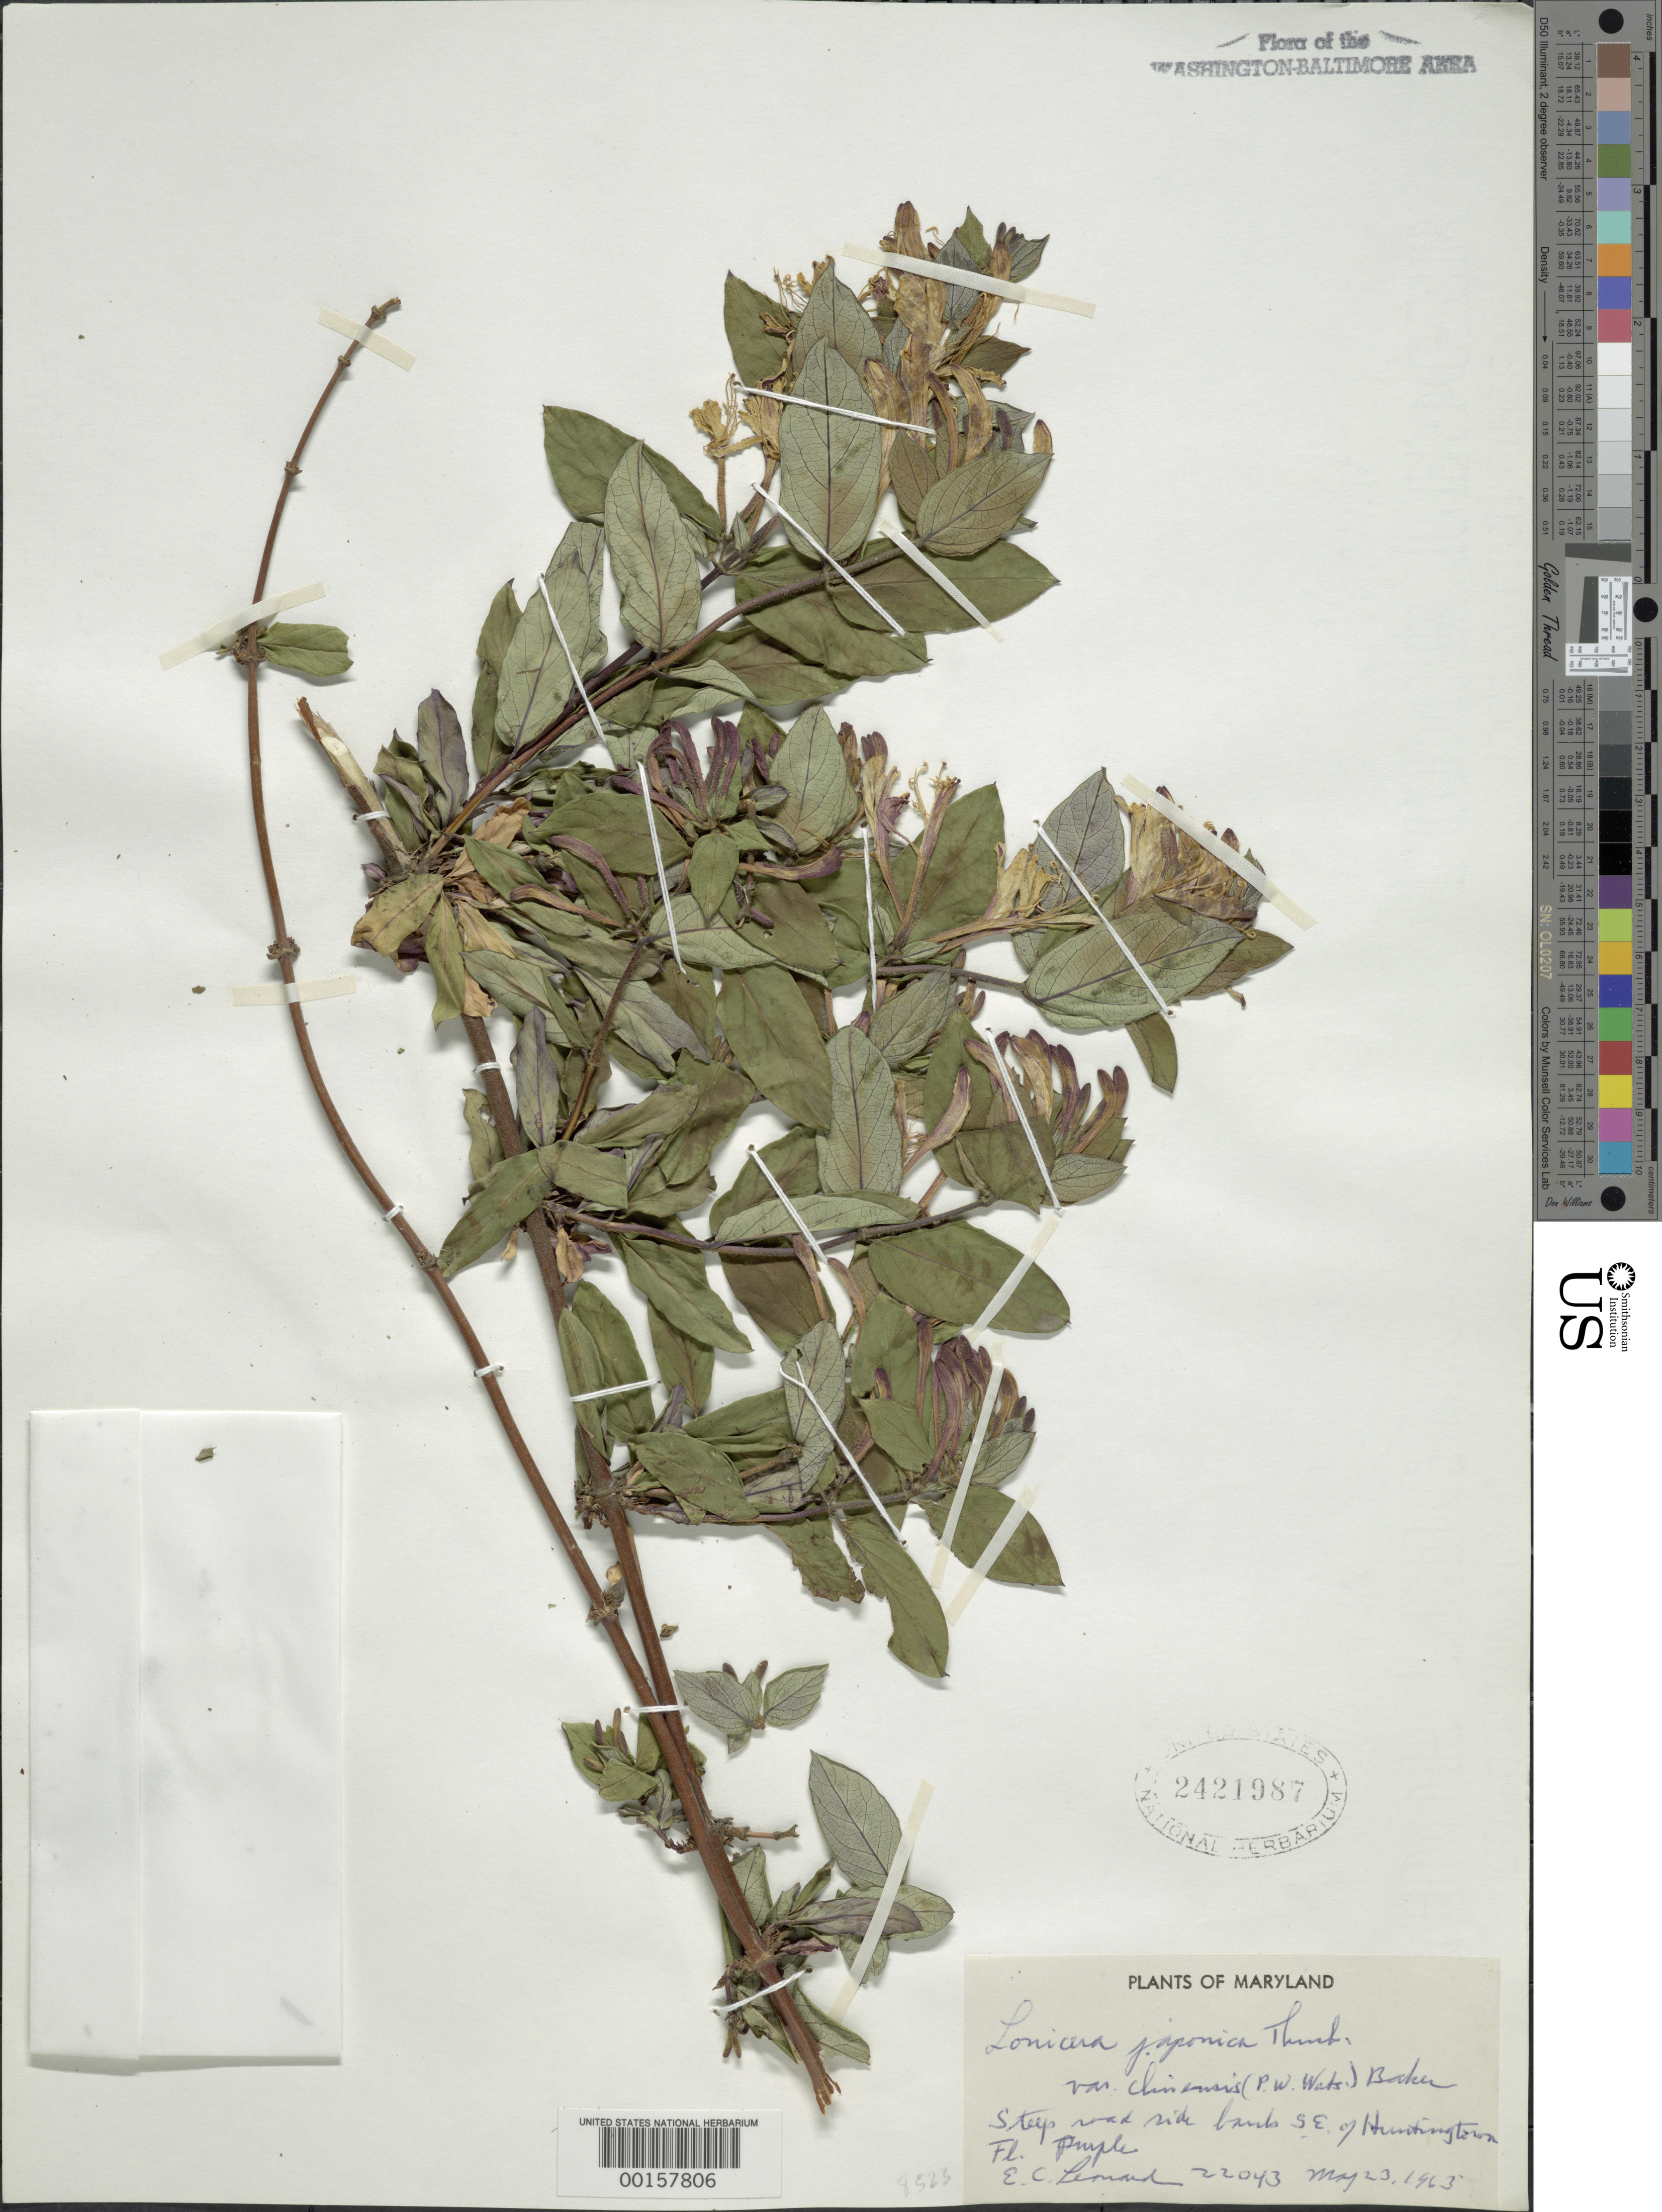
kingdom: Plantae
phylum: Tracheophyta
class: Magnoliopsida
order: Dipsacales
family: Caprifoliaceae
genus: Lonicera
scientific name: Lonicera japonica var. chinensis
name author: (P. Watson) Baker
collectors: E. C. Leonard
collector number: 22043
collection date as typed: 23 May 1963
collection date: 1963-05-23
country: United States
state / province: Maryland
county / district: Calvert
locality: SE of Huntingtown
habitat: Steep roadside bank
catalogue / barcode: US 2421987